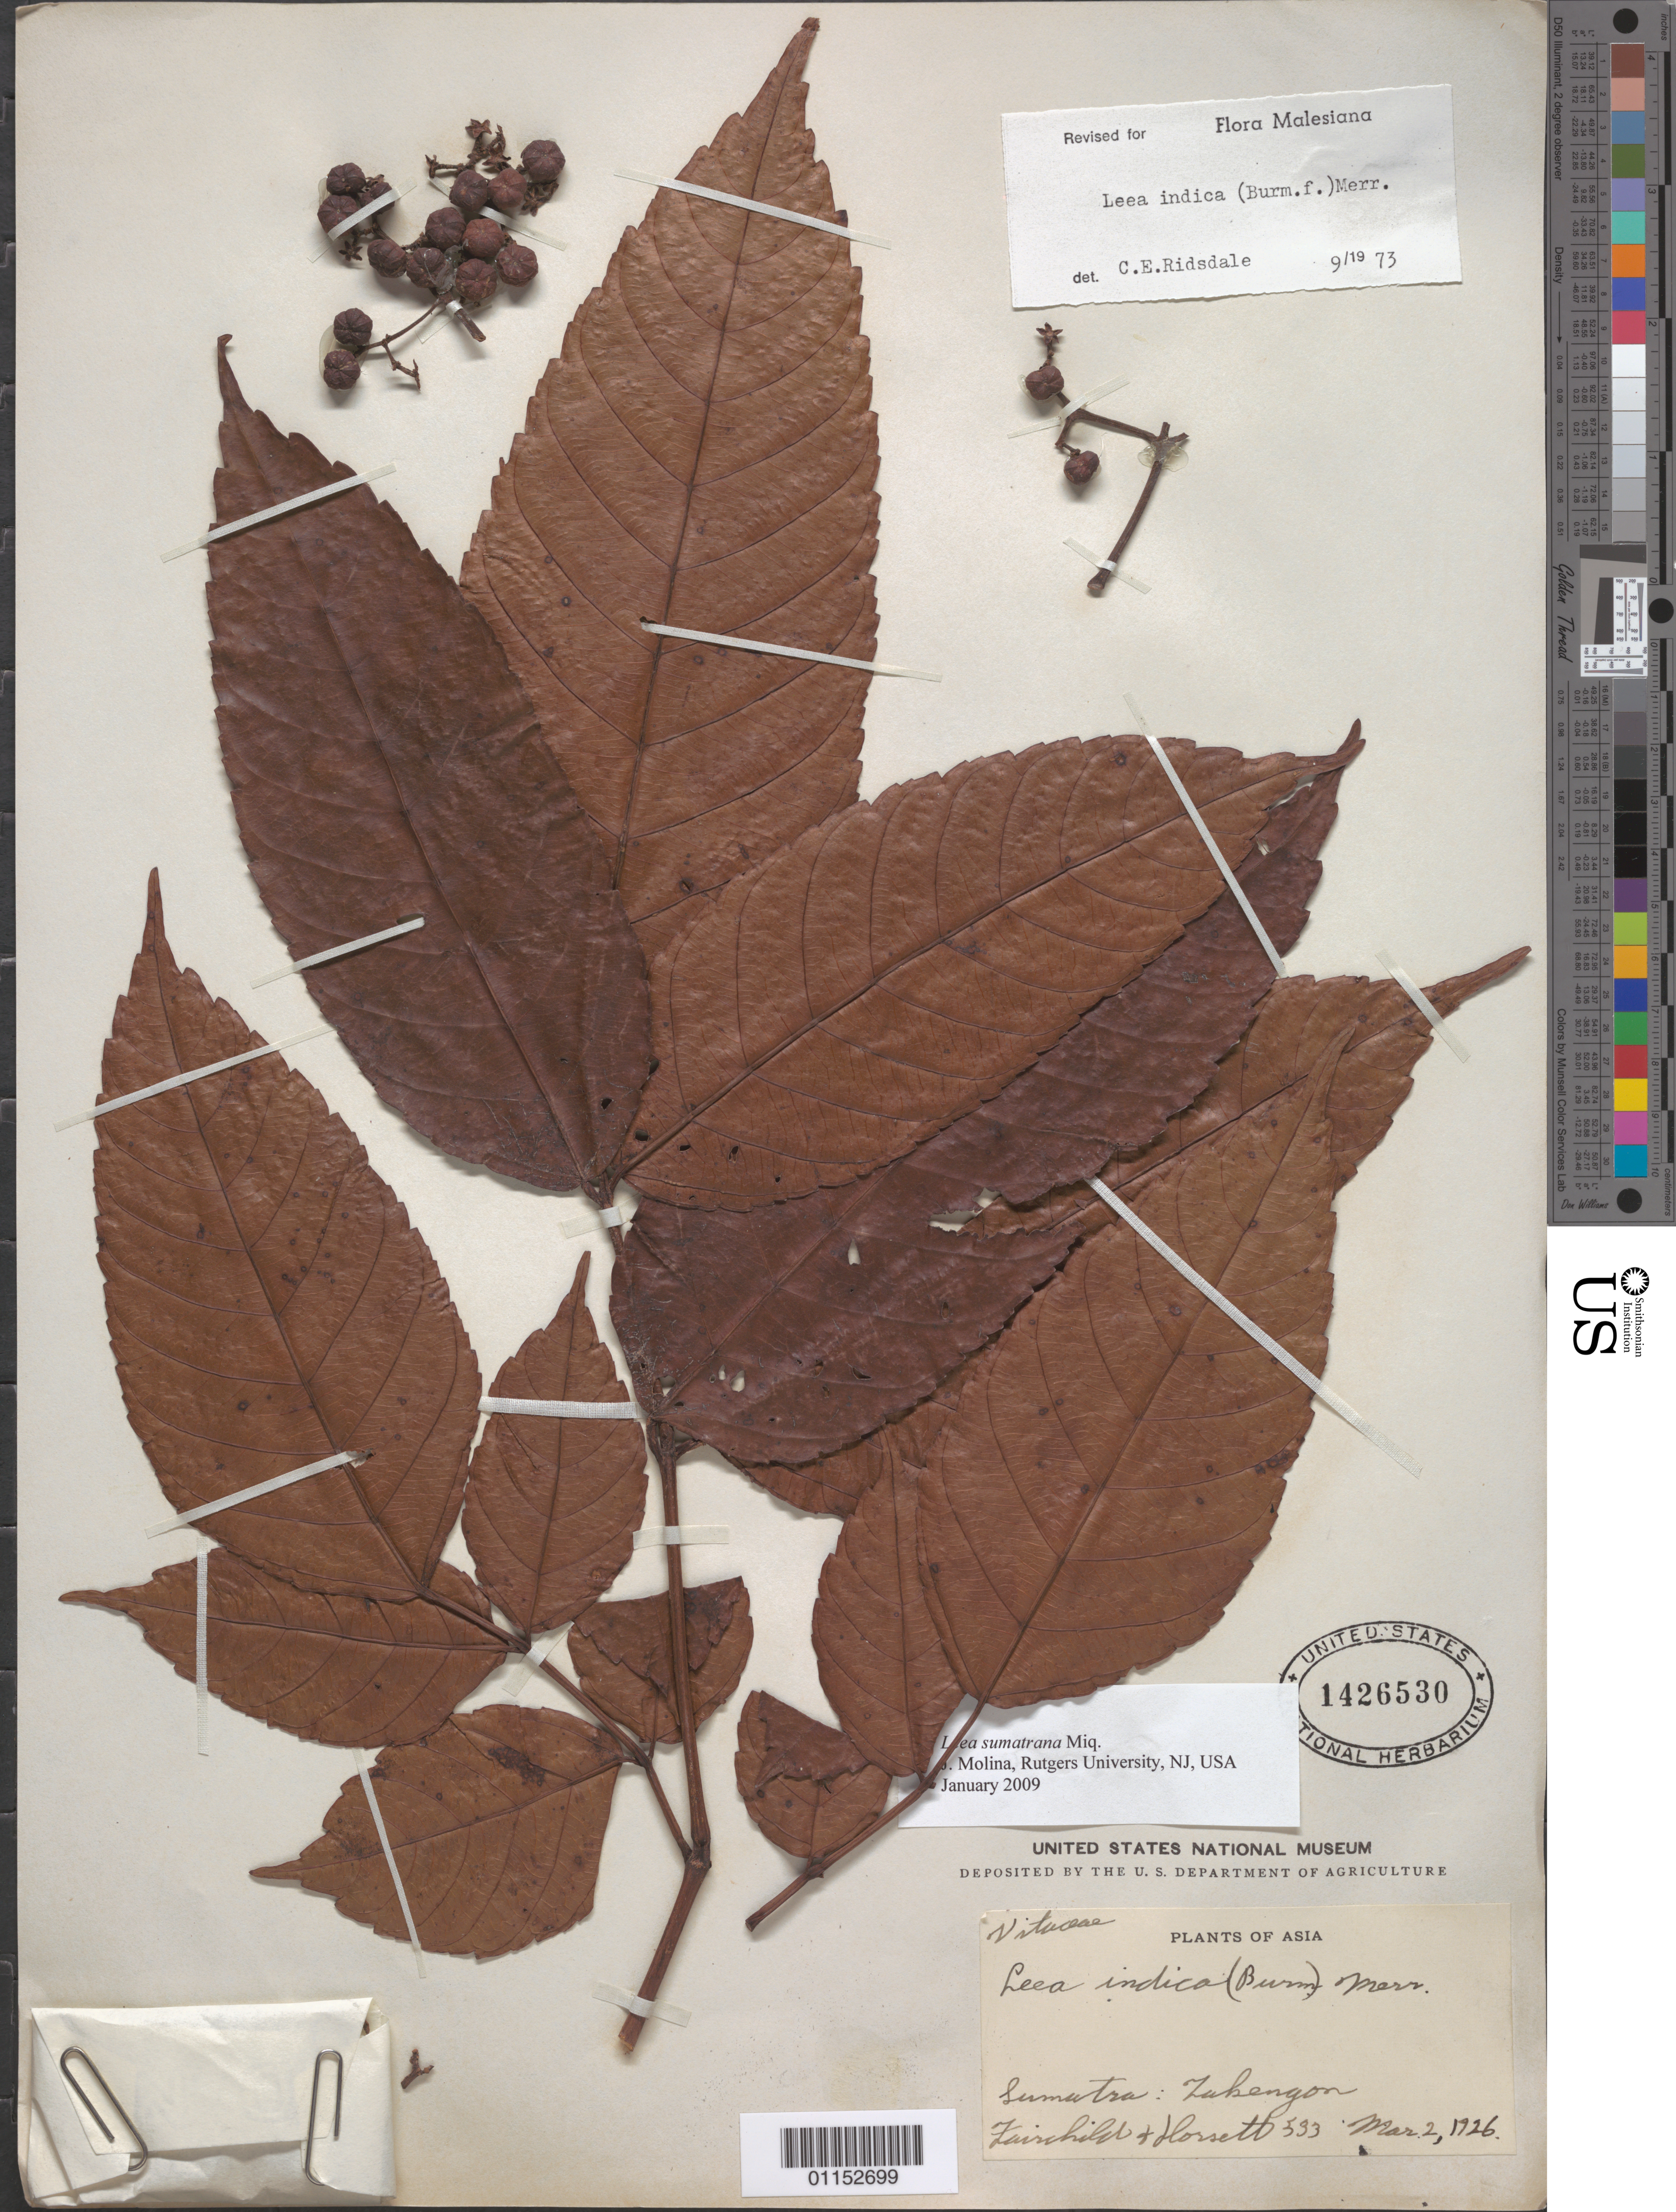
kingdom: Plantae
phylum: Tracheophyta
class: Magnoliopsida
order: Vitales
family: Vitaceae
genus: Leea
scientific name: Leea sumatrana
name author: Miq.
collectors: -. Fairchild & -. Horsett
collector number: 593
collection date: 1926-03-02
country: Indonesia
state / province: Sumatra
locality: Zabergan.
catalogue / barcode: US 1426530